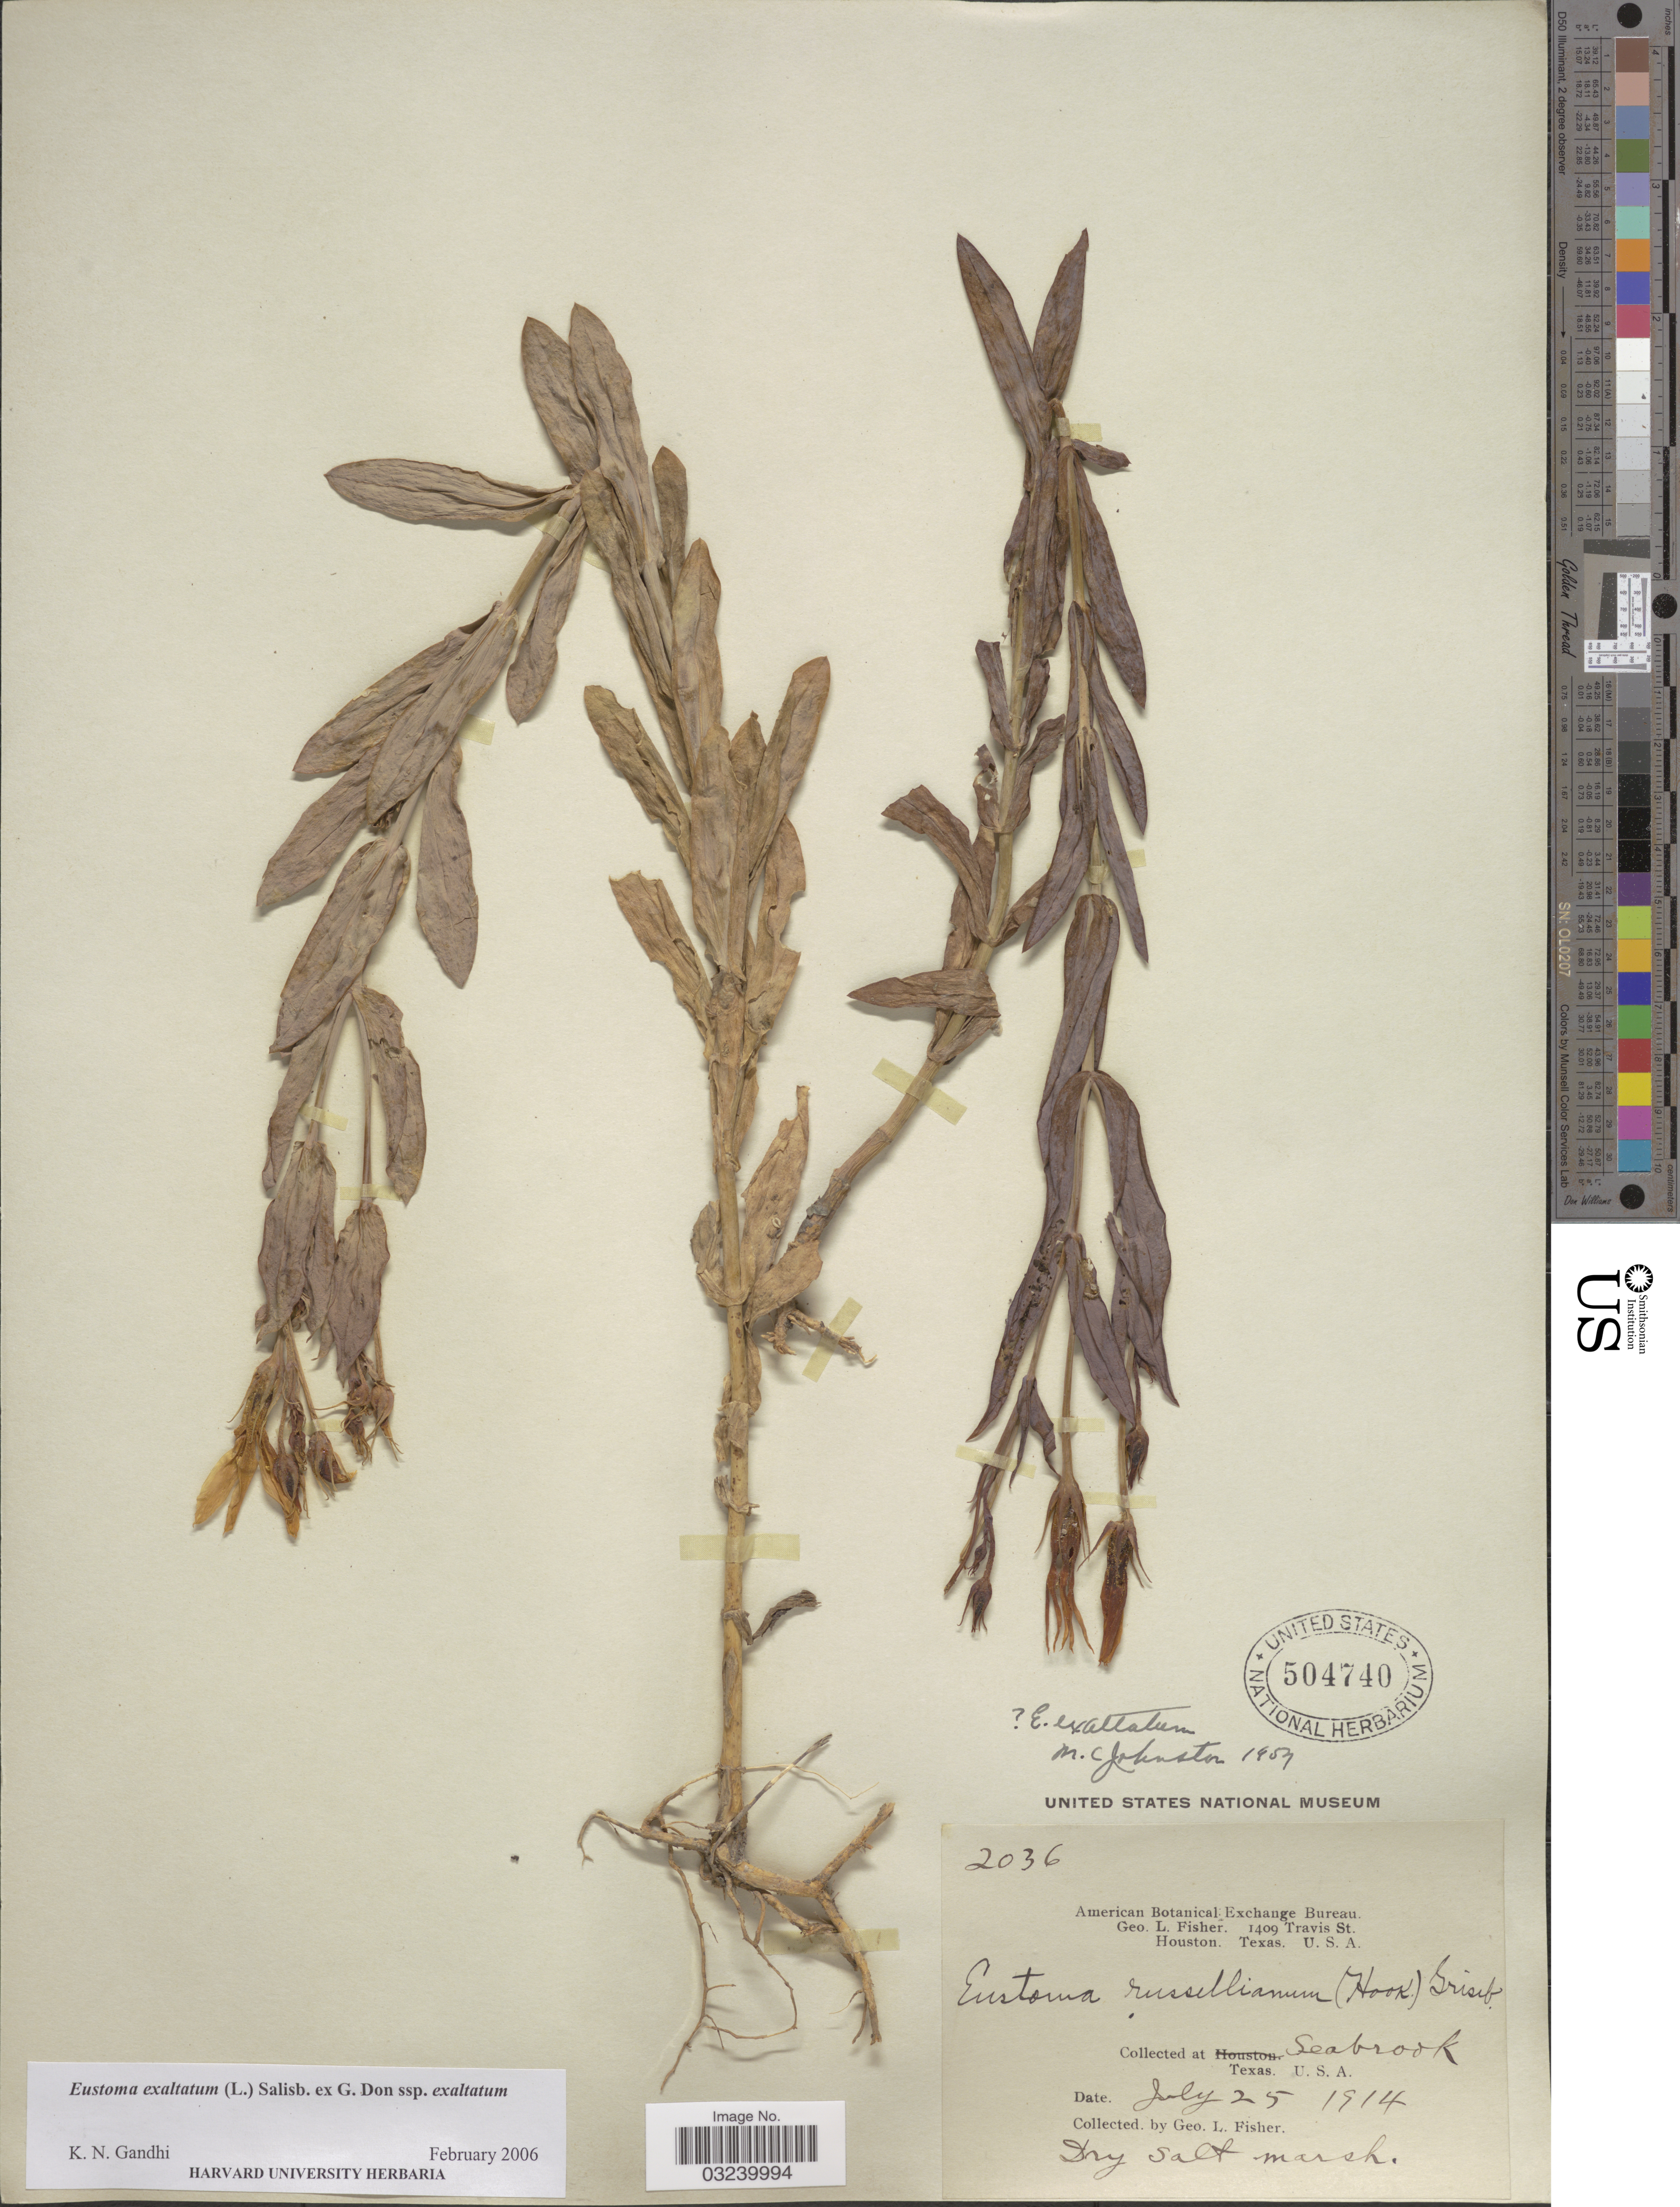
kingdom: Plantae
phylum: Tracheophyta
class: Magnoliopsida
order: Gentianales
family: Gentianaceae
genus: Eustoma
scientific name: Eustoma exaltatum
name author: (L.) Salisb. ex Don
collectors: G. L. Fisher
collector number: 2036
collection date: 1914-07-25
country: United States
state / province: Texas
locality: Seabrook, Texas.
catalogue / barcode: US 504740